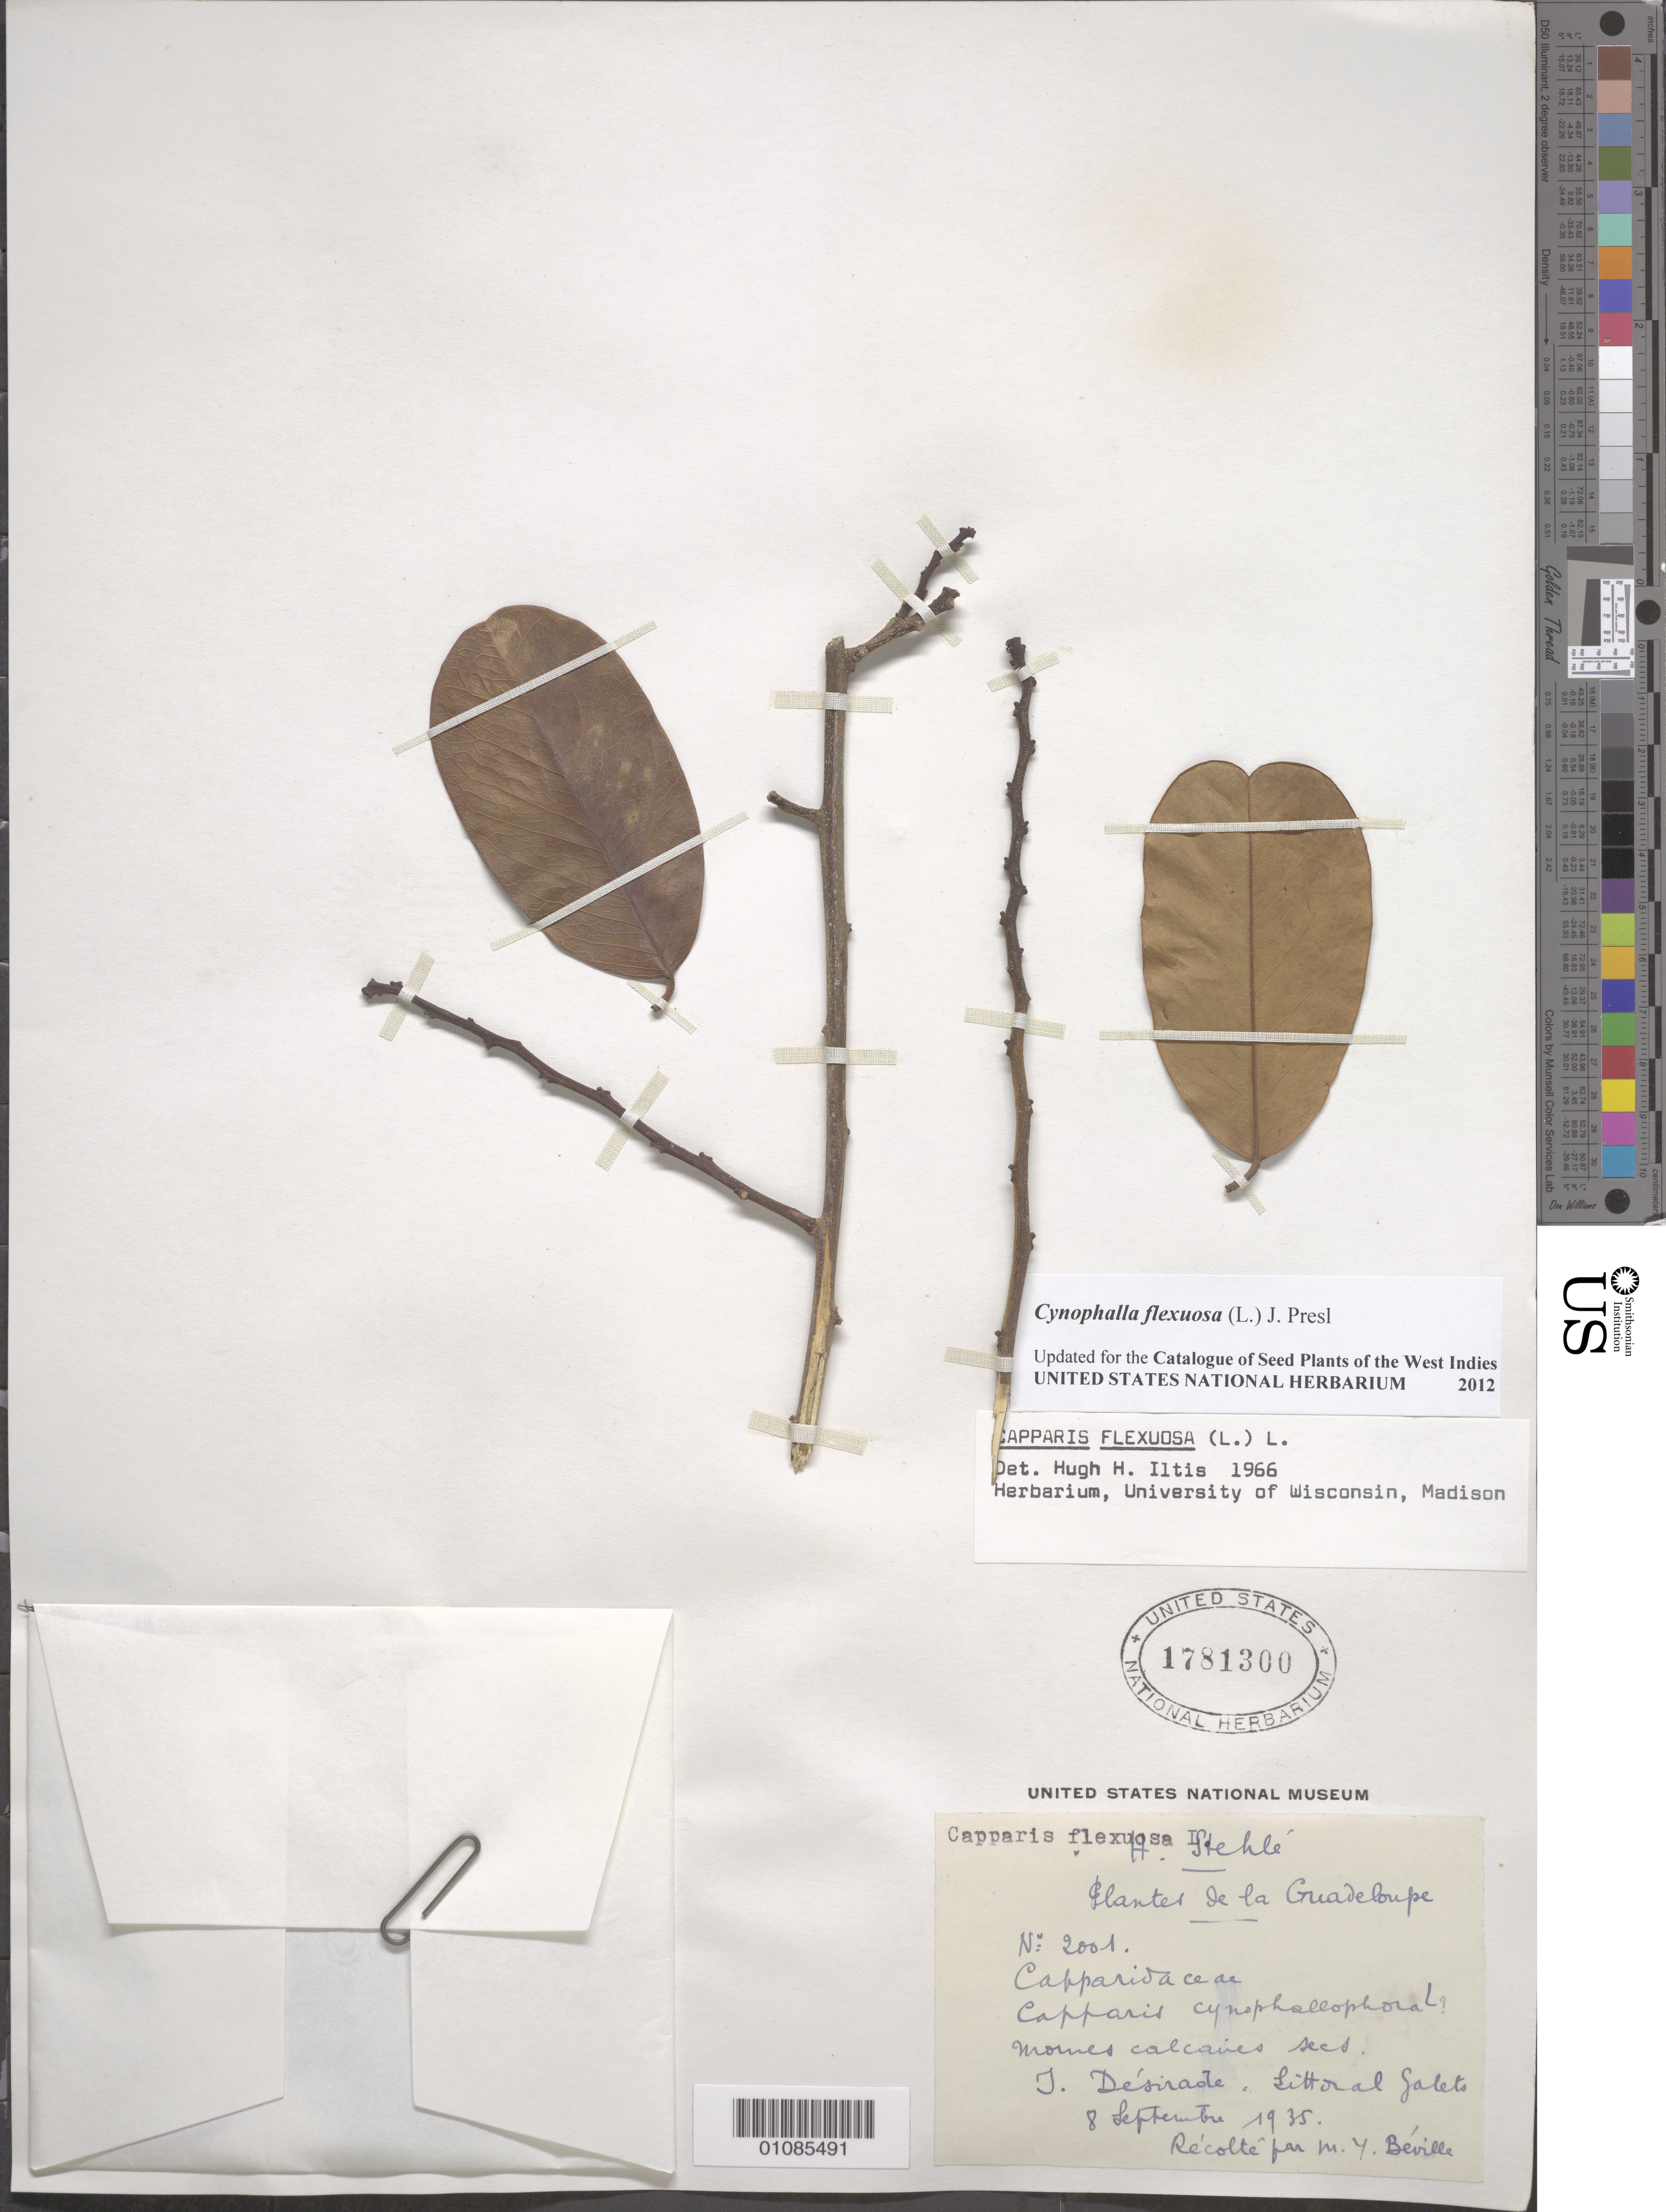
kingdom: Plantae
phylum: Tracheophyta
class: Magnoliopsida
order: Brassicales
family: Capparaceae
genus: Cynophalla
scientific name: Cynophalla flexuosa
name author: (L.) J. Presl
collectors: H. Stehlé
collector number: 2001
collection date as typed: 08 Sep 1935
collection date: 1935-09-08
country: Guadeloupe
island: La Désirade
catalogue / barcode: US 1781300